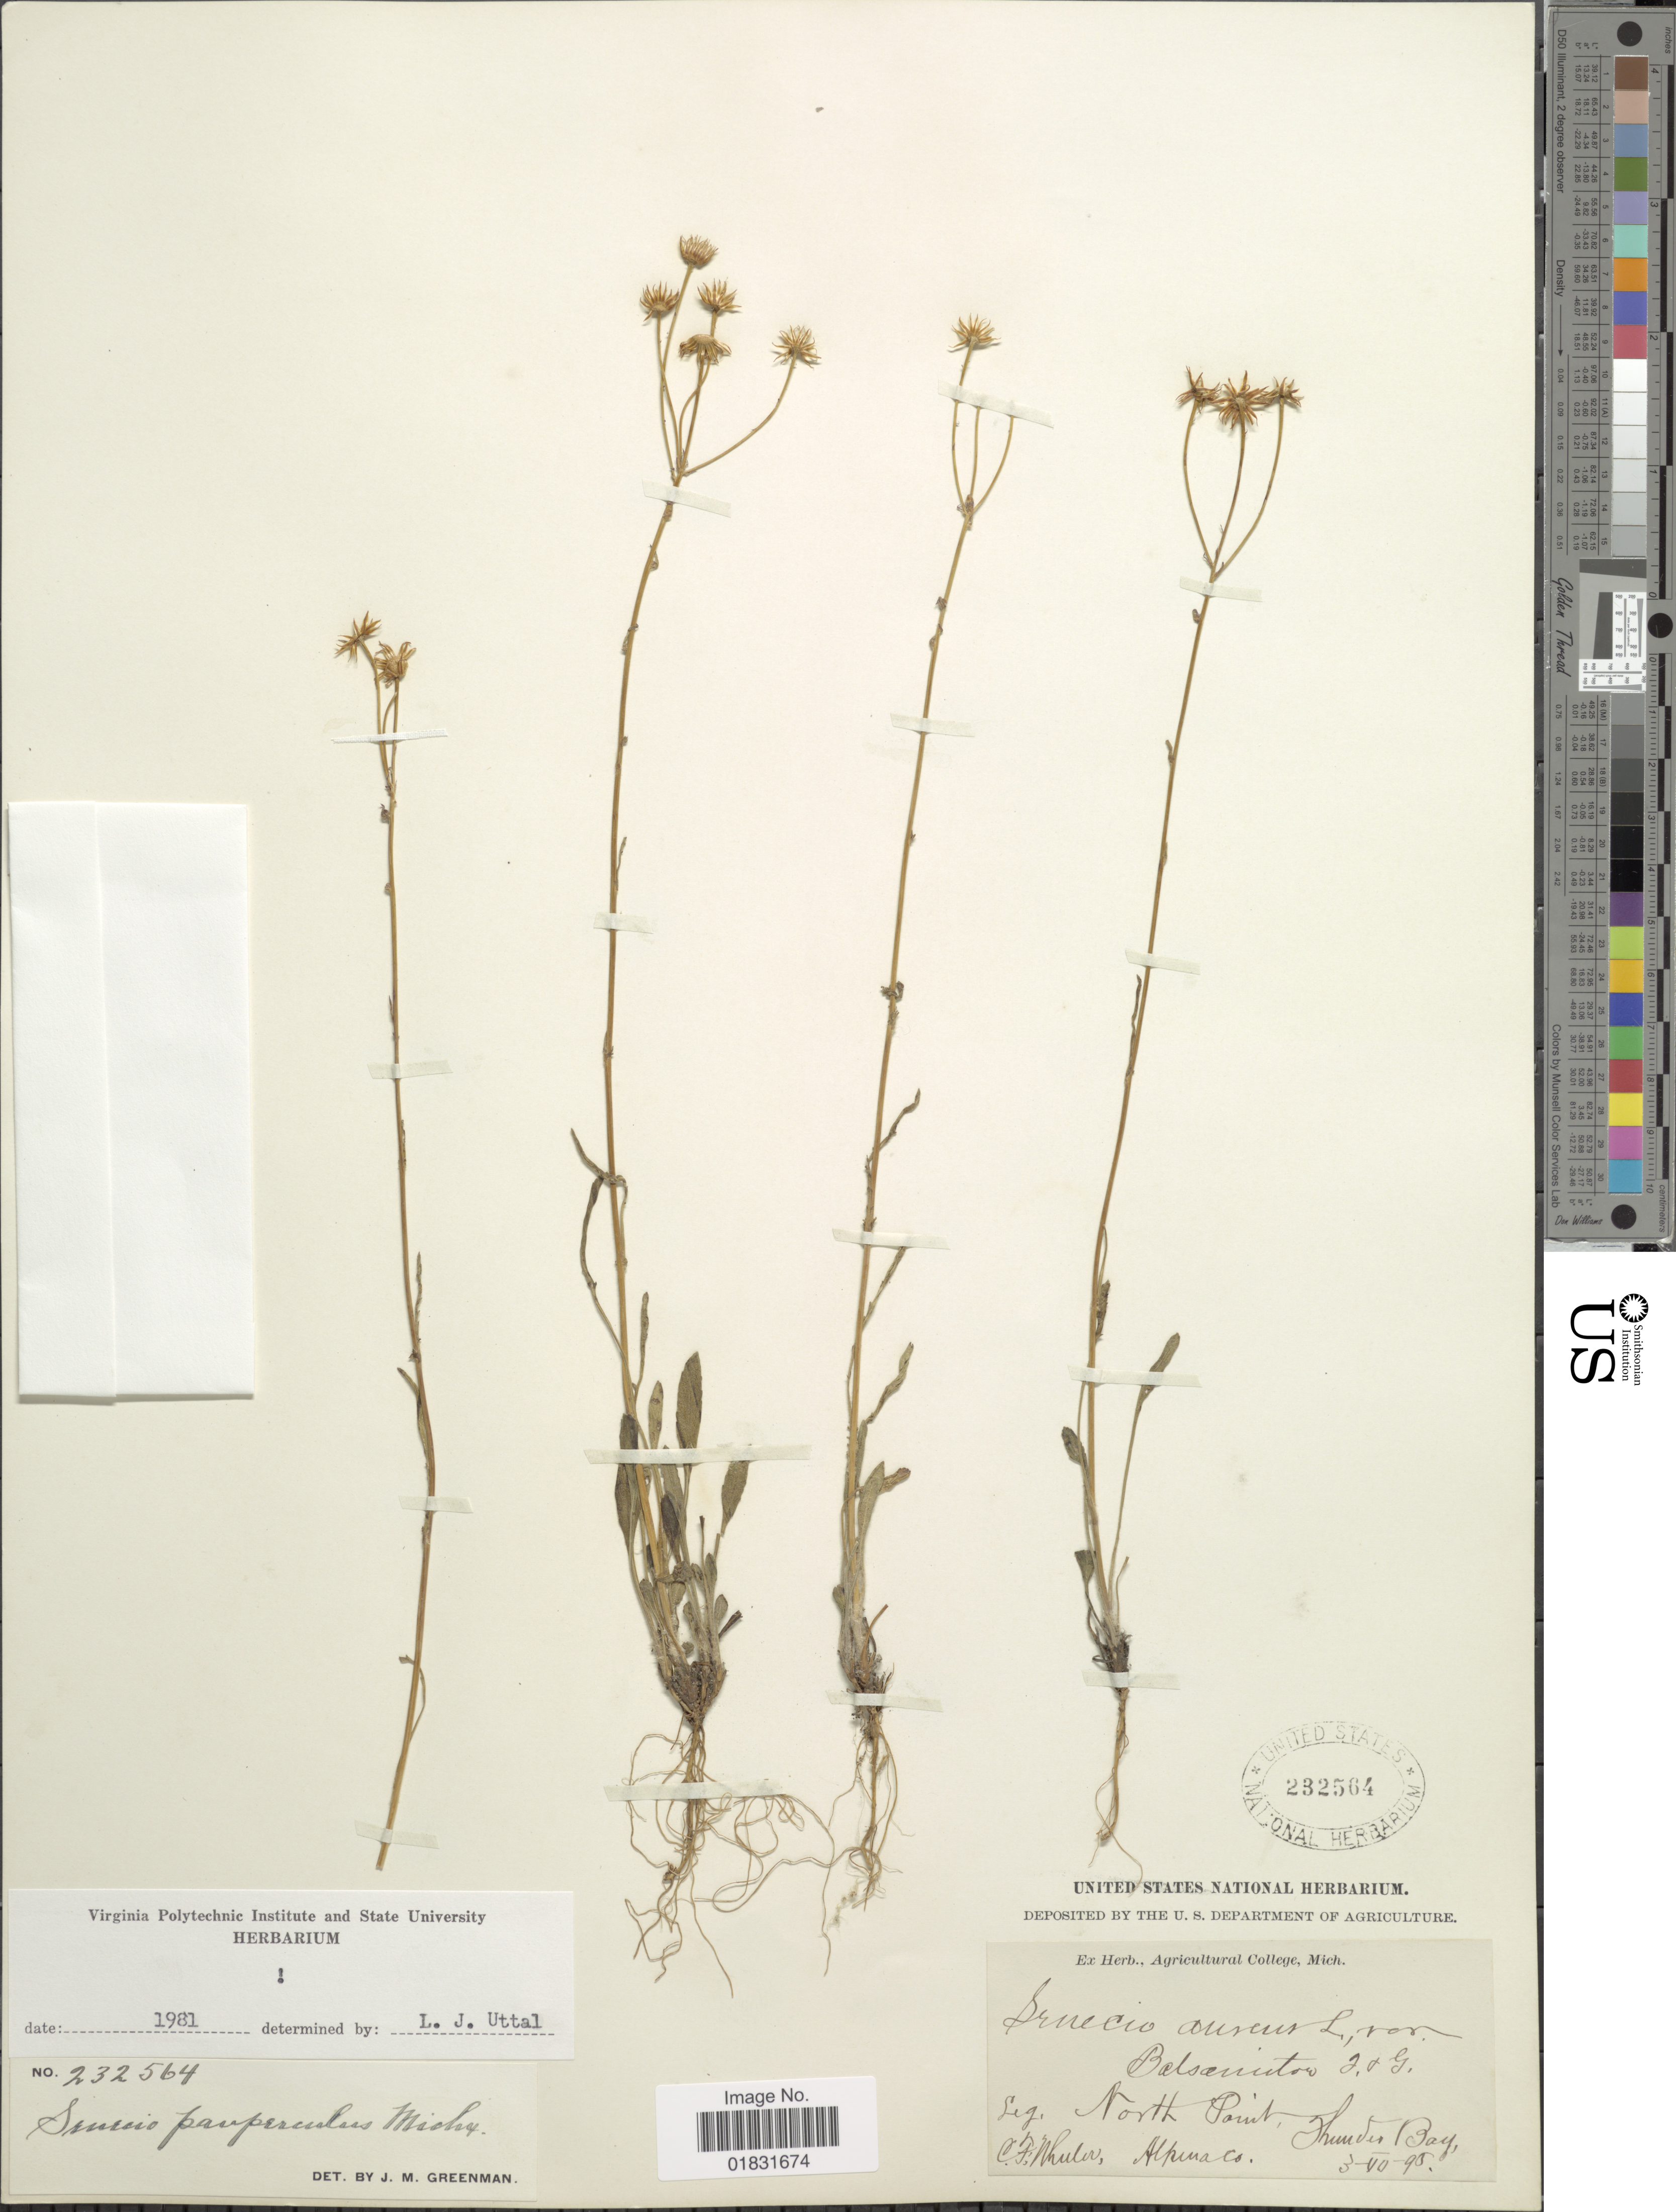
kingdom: Plantae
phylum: Tracheophyta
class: Magnoliopsida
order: Asterales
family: Asteraceae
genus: Packera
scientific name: Packera paupercula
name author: (Michx.) Á. Löve & D. Löve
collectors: C. Wheeler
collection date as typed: Transcribed d/m/y: 3/7/95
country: United States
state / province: Michigan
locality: North Point, Thunder Bay, Alpina Co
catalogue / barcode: US 232564